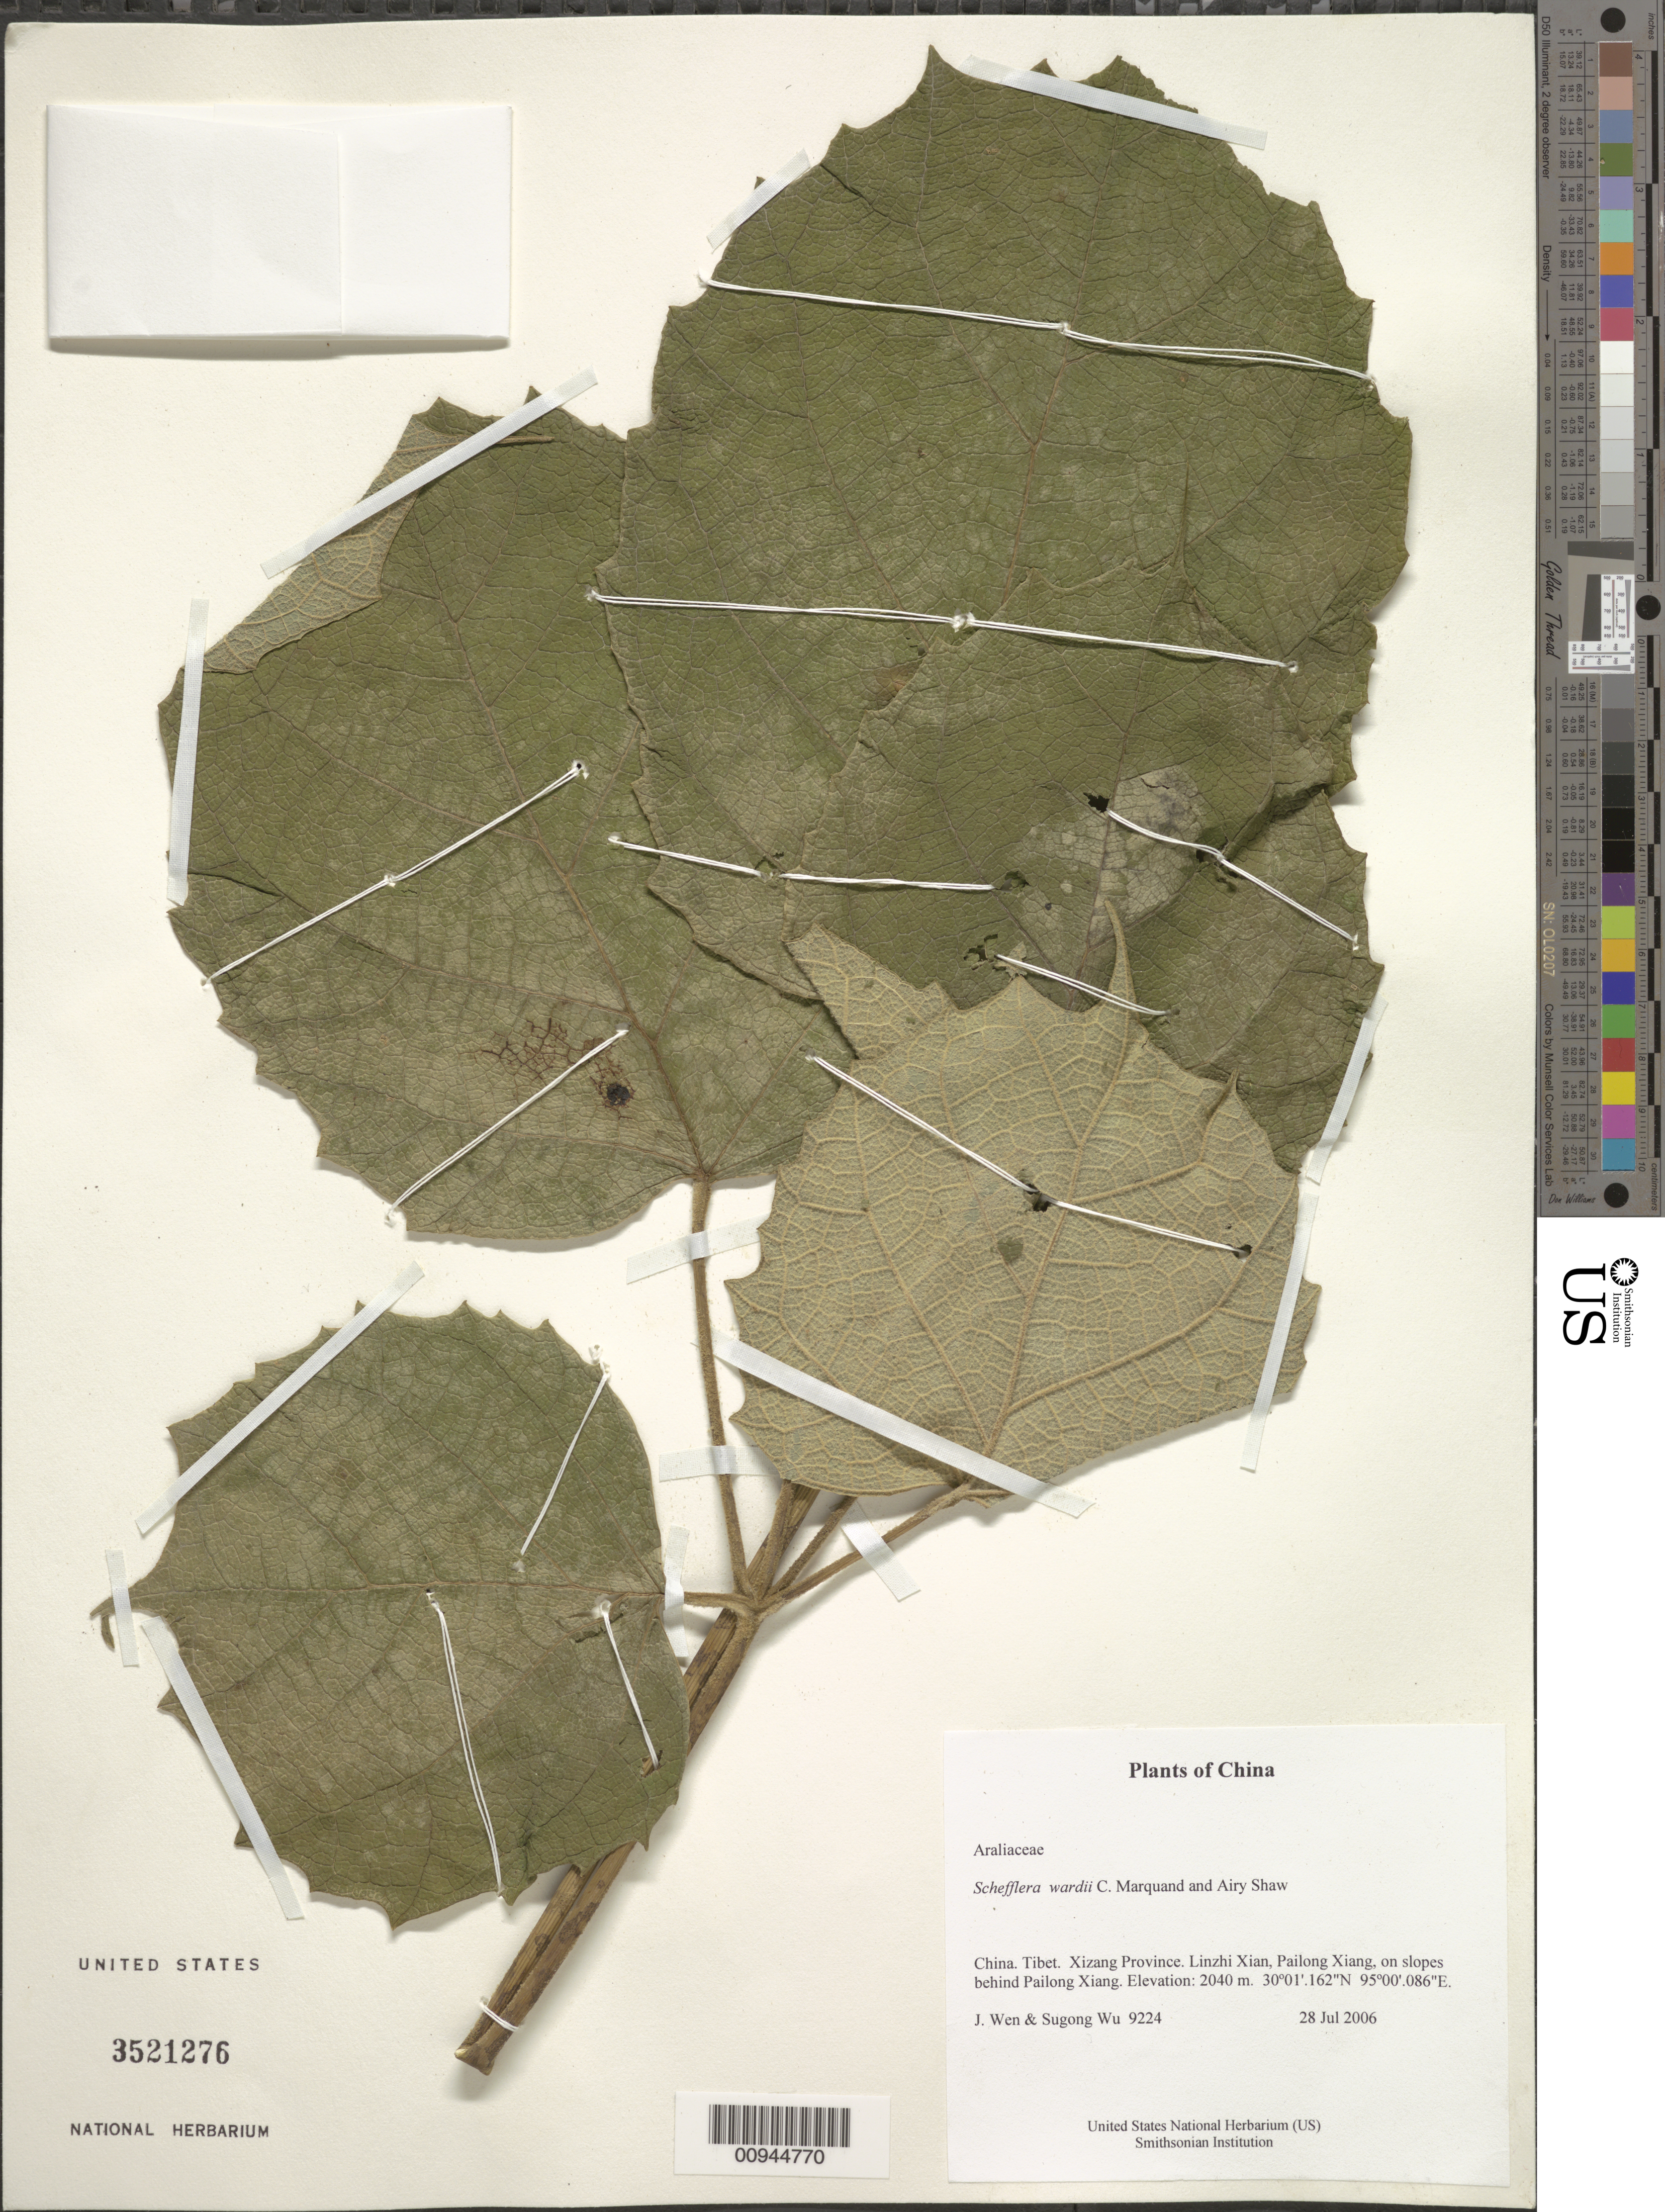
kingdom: Plantae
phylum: Tracheophyta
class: Magnoliopsida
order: Apiales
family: Araliaceae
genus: Schefflera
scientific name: Schefflera wardii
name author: C. Marquand & Airy Shaw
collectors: J. Wen & Sugong Wu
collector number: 9224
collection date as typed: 28 Jul 2006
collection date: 2006-07-28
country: China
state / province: Xizang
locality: Xizang Province. Linzhi Xian, Pailong Xiang, on slopes behind Pailong Xiang.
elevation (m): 2040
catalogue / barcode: US 3521276